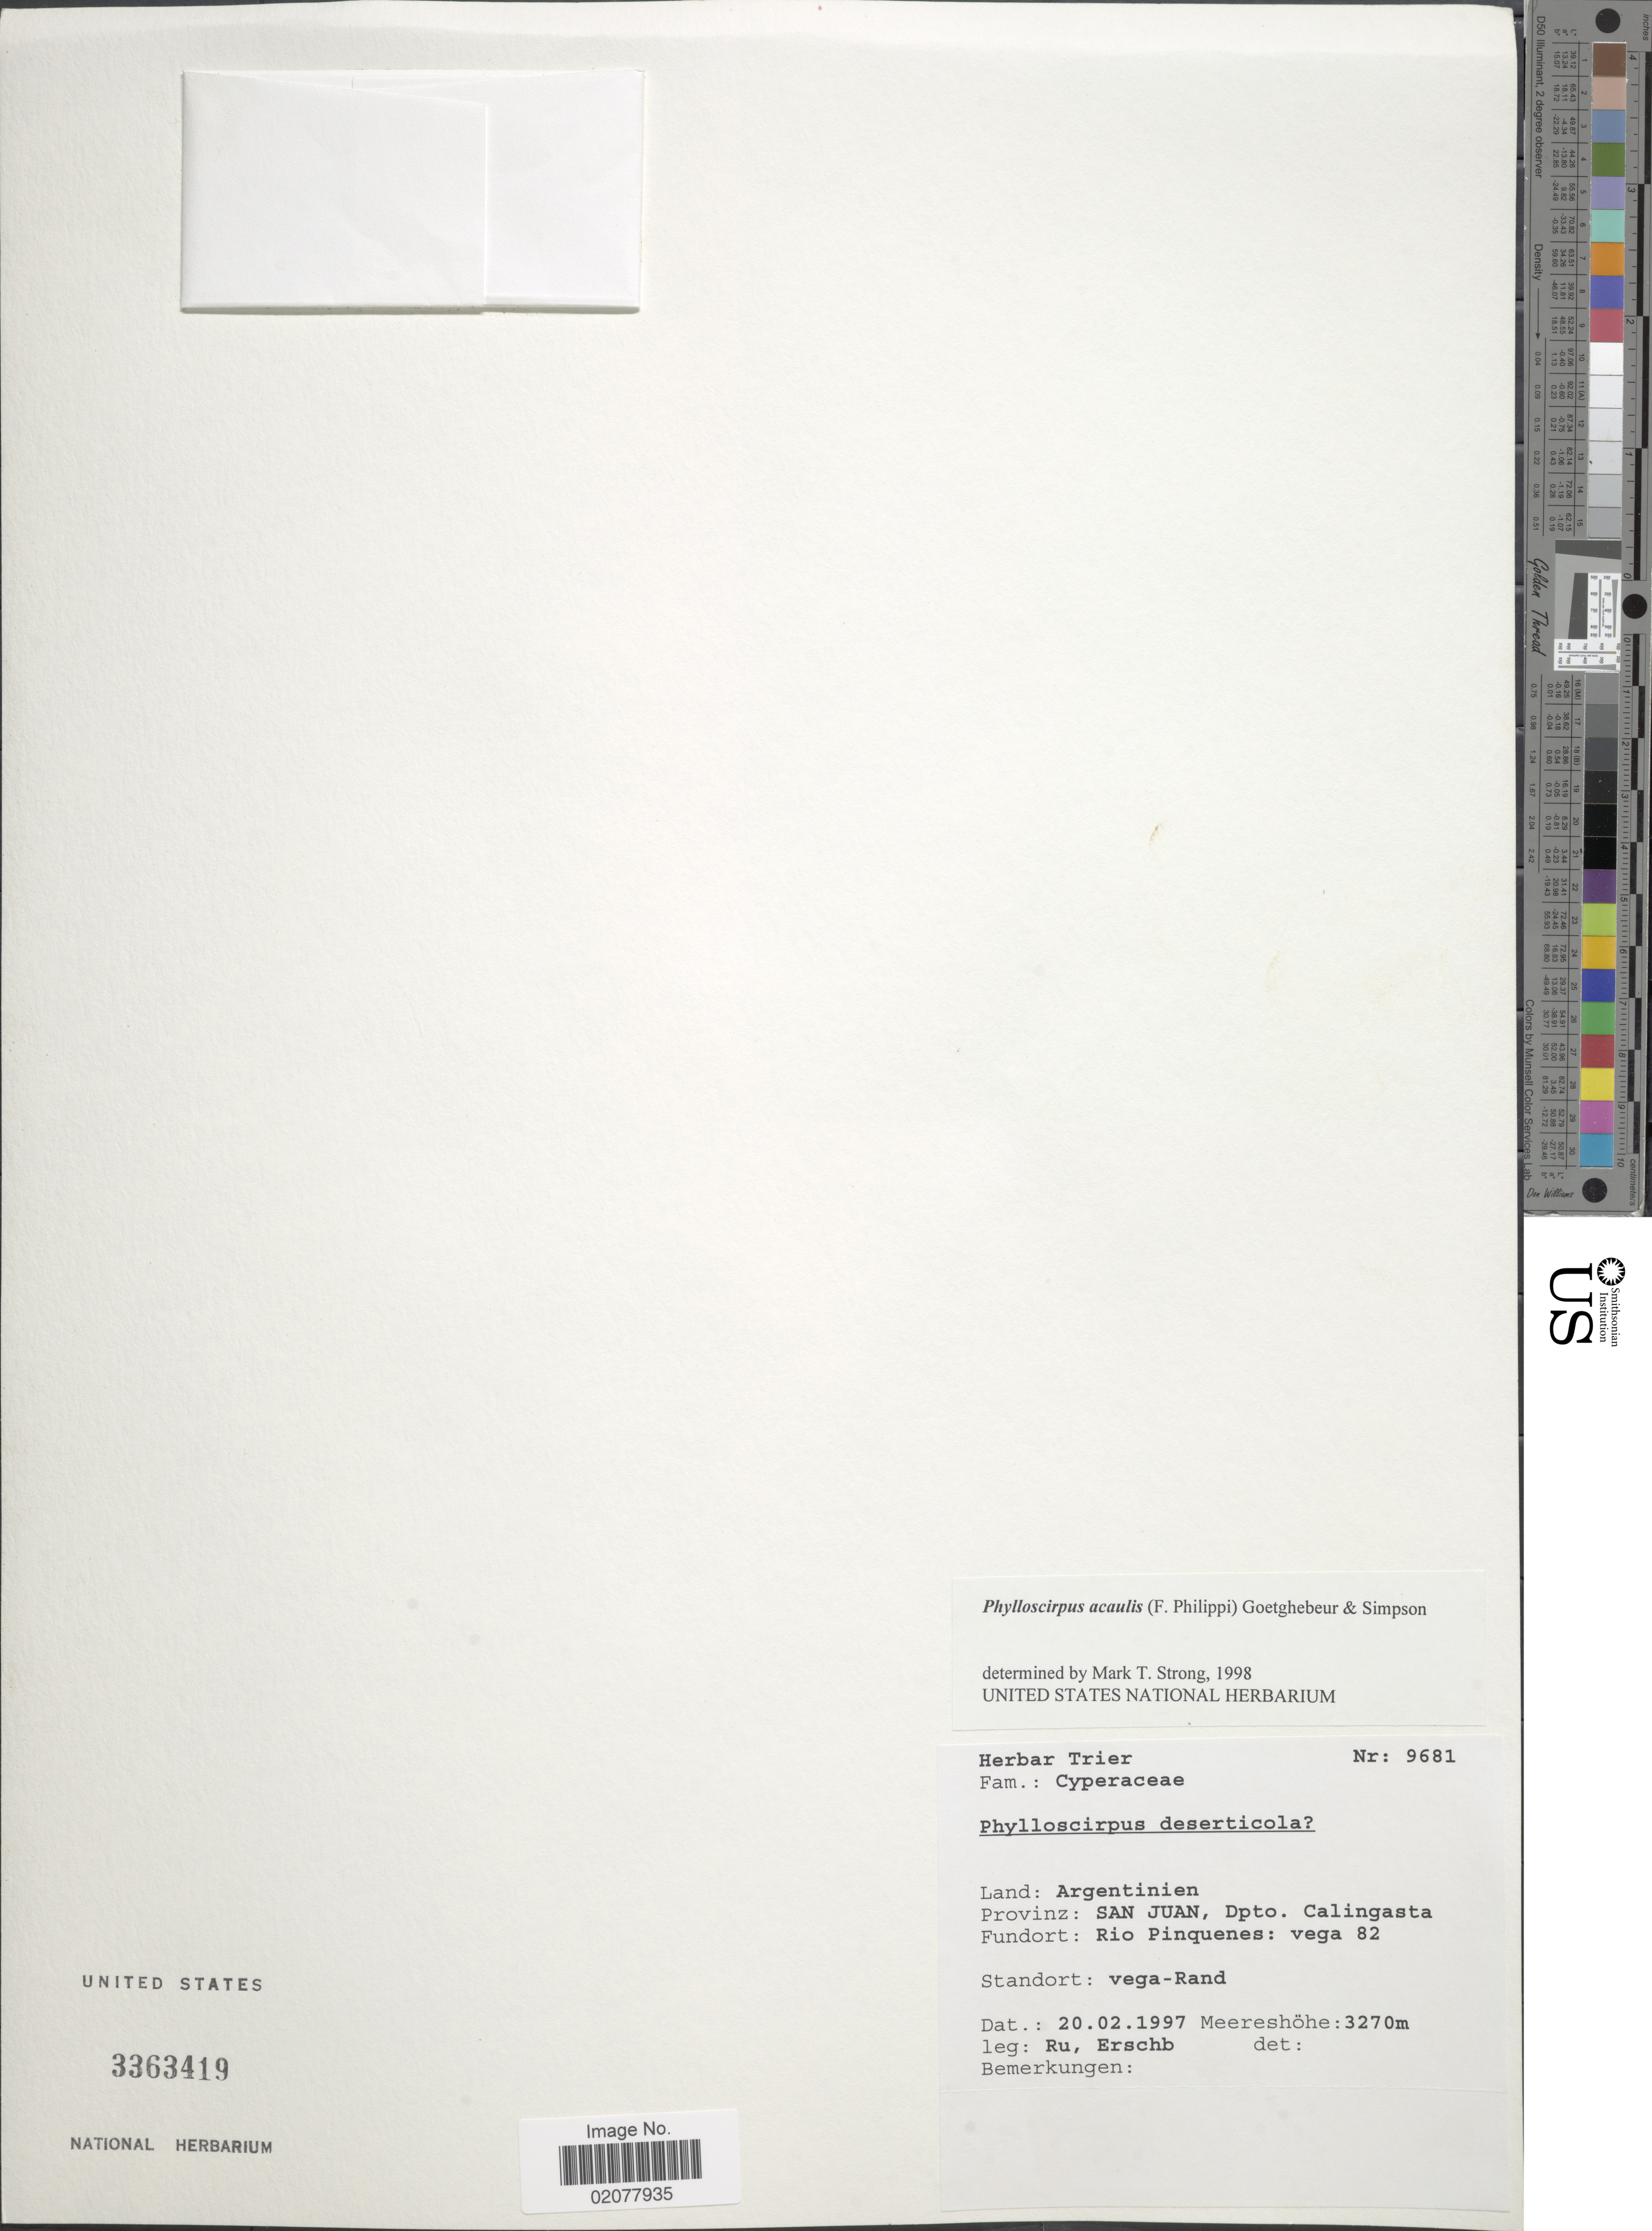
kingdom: Plantae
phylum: Tracheophyta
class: Liliopsida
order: Poales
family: Cyperaceae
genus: Phylloscirpus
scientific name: Phylloscirpus acaulis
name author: (Phil.) Goetgh. & D.A. Simpson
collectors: R. Erschb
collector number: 9681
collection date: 1997-02-20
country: Argentina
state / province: San Juan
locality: Provinz: San Juan, Dpto. Calingasta. Rio Pinquenses: vega 82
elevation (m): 3270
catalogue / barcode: US 3363419